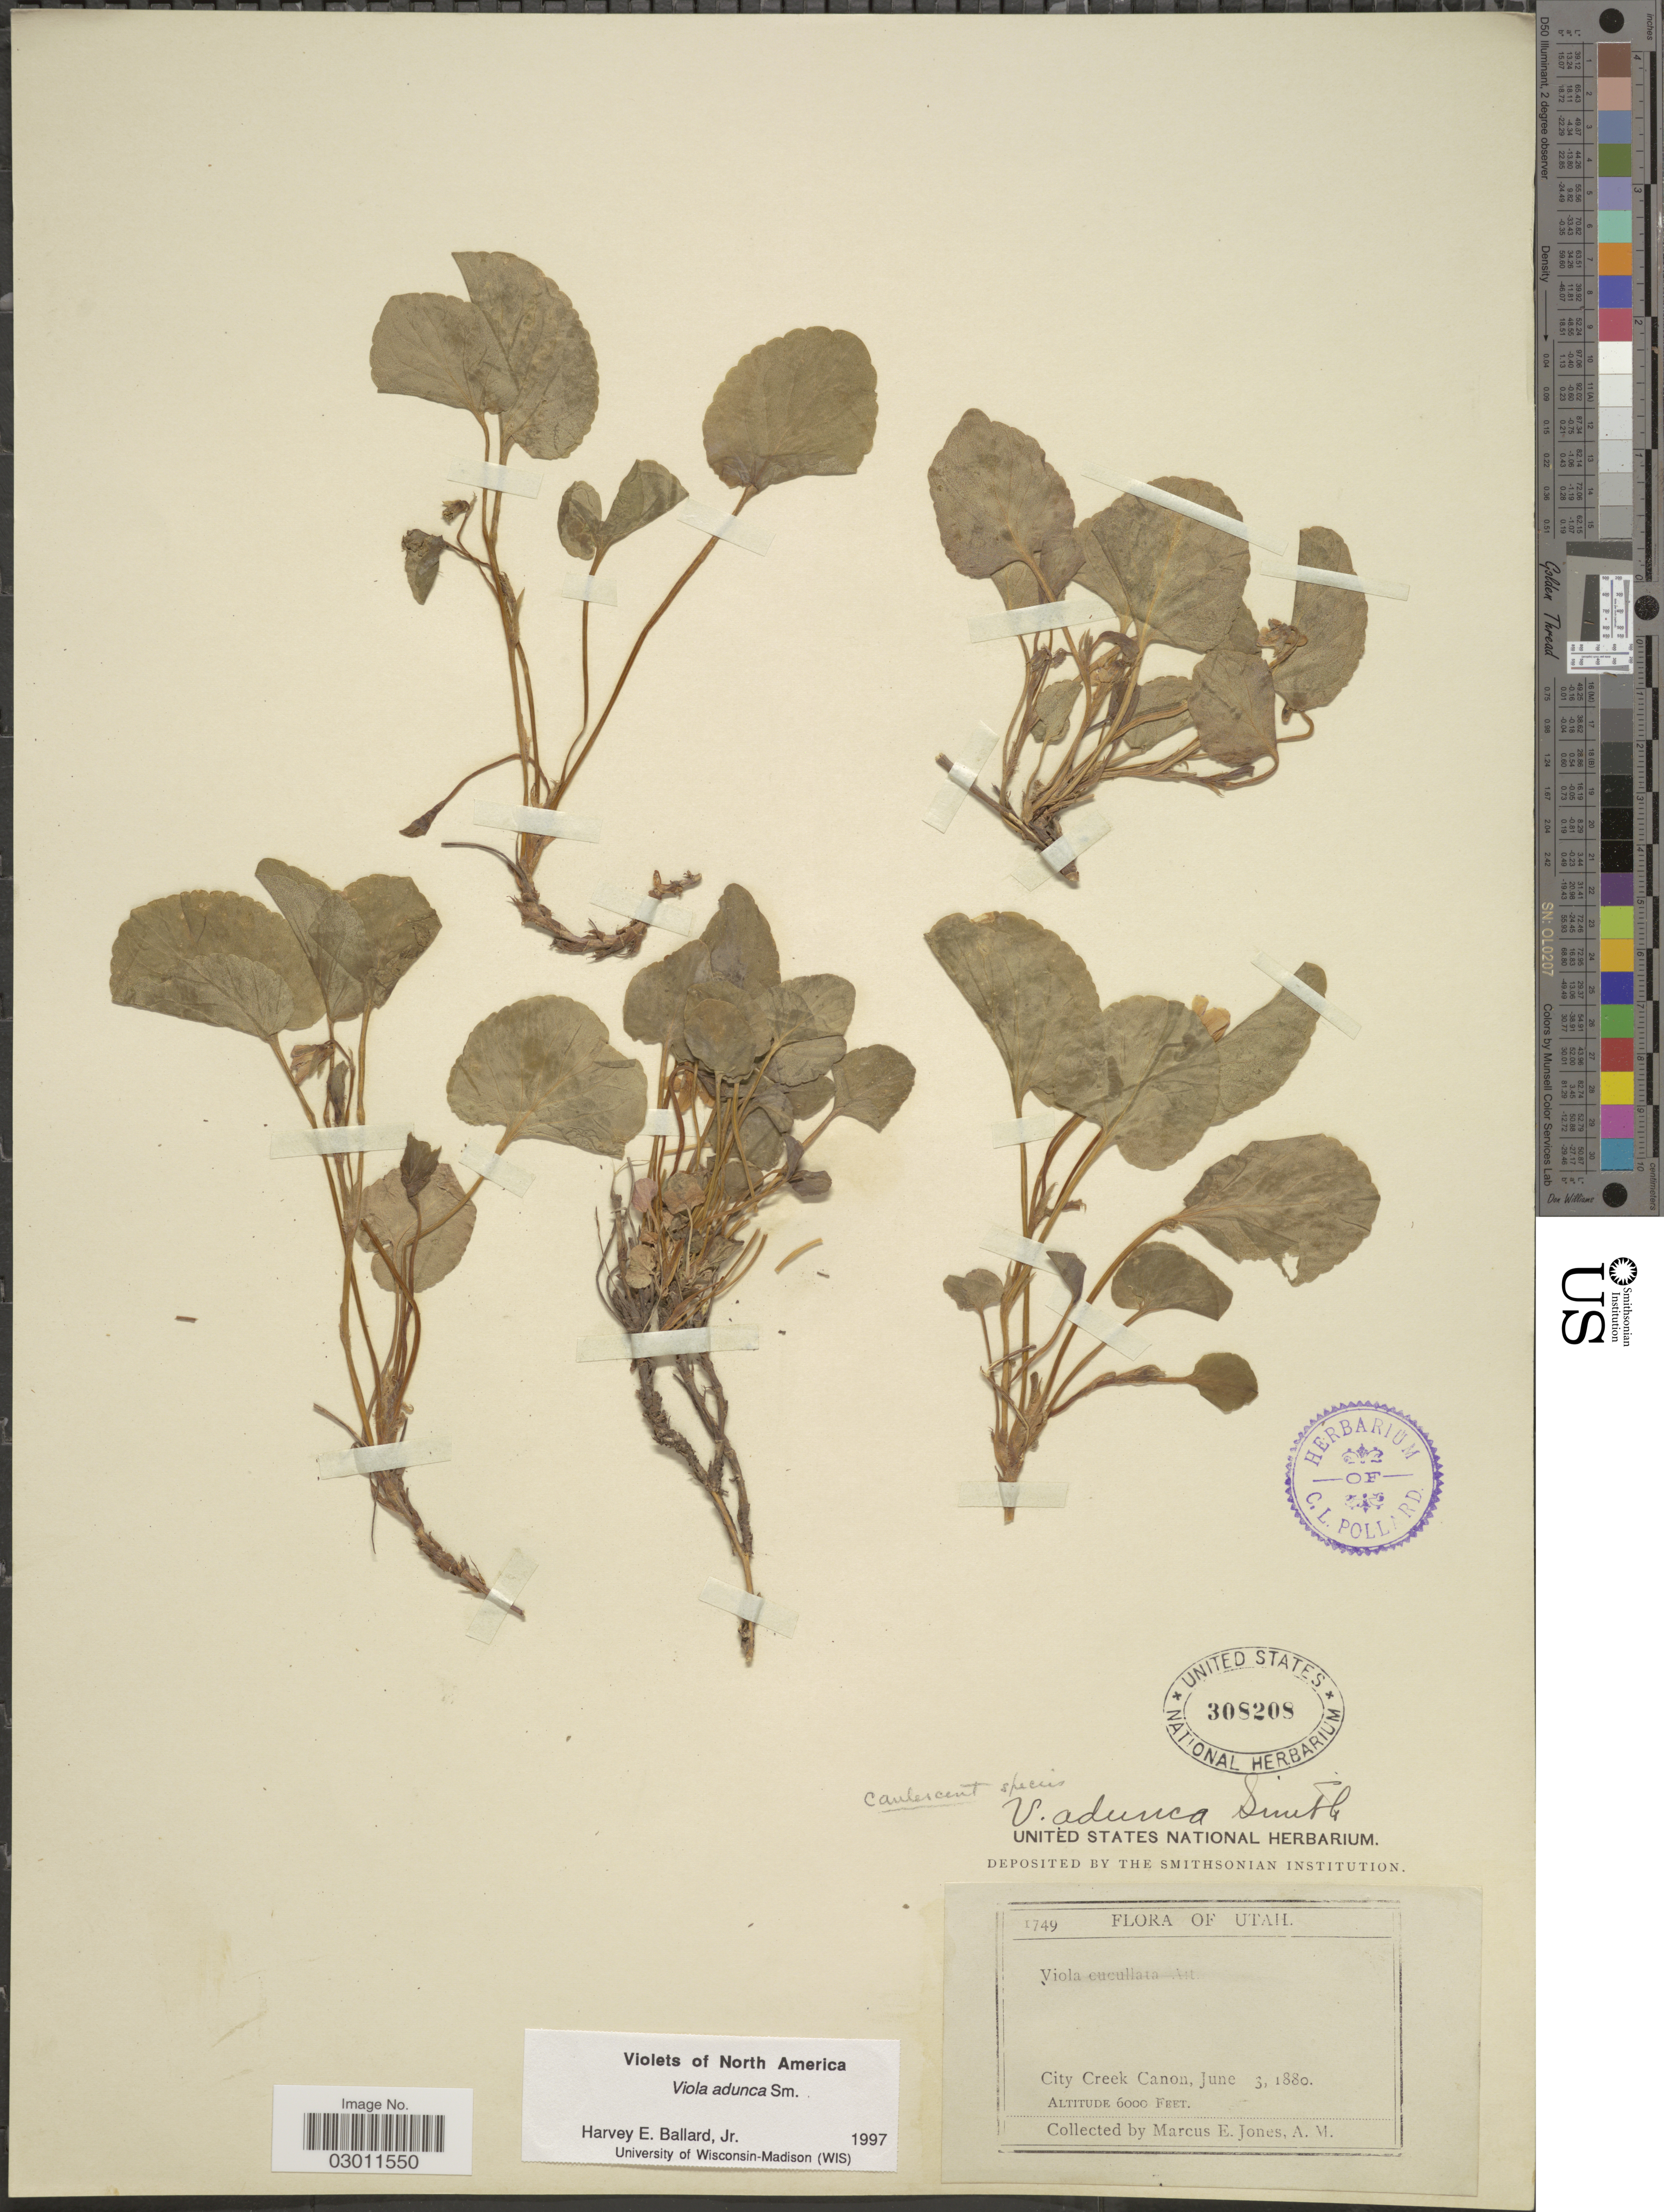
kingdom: Plantae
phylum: Tracheophyta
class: Magnoliopsida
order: Malpighiales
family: Violaceae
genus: Viola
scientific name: Viola adunca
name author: Sm.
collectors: M. E. Jones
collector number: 1749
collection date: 1880-06-03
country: United States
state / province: Utah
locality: City Creek Canon.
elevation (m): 1829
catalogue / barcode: US 308208